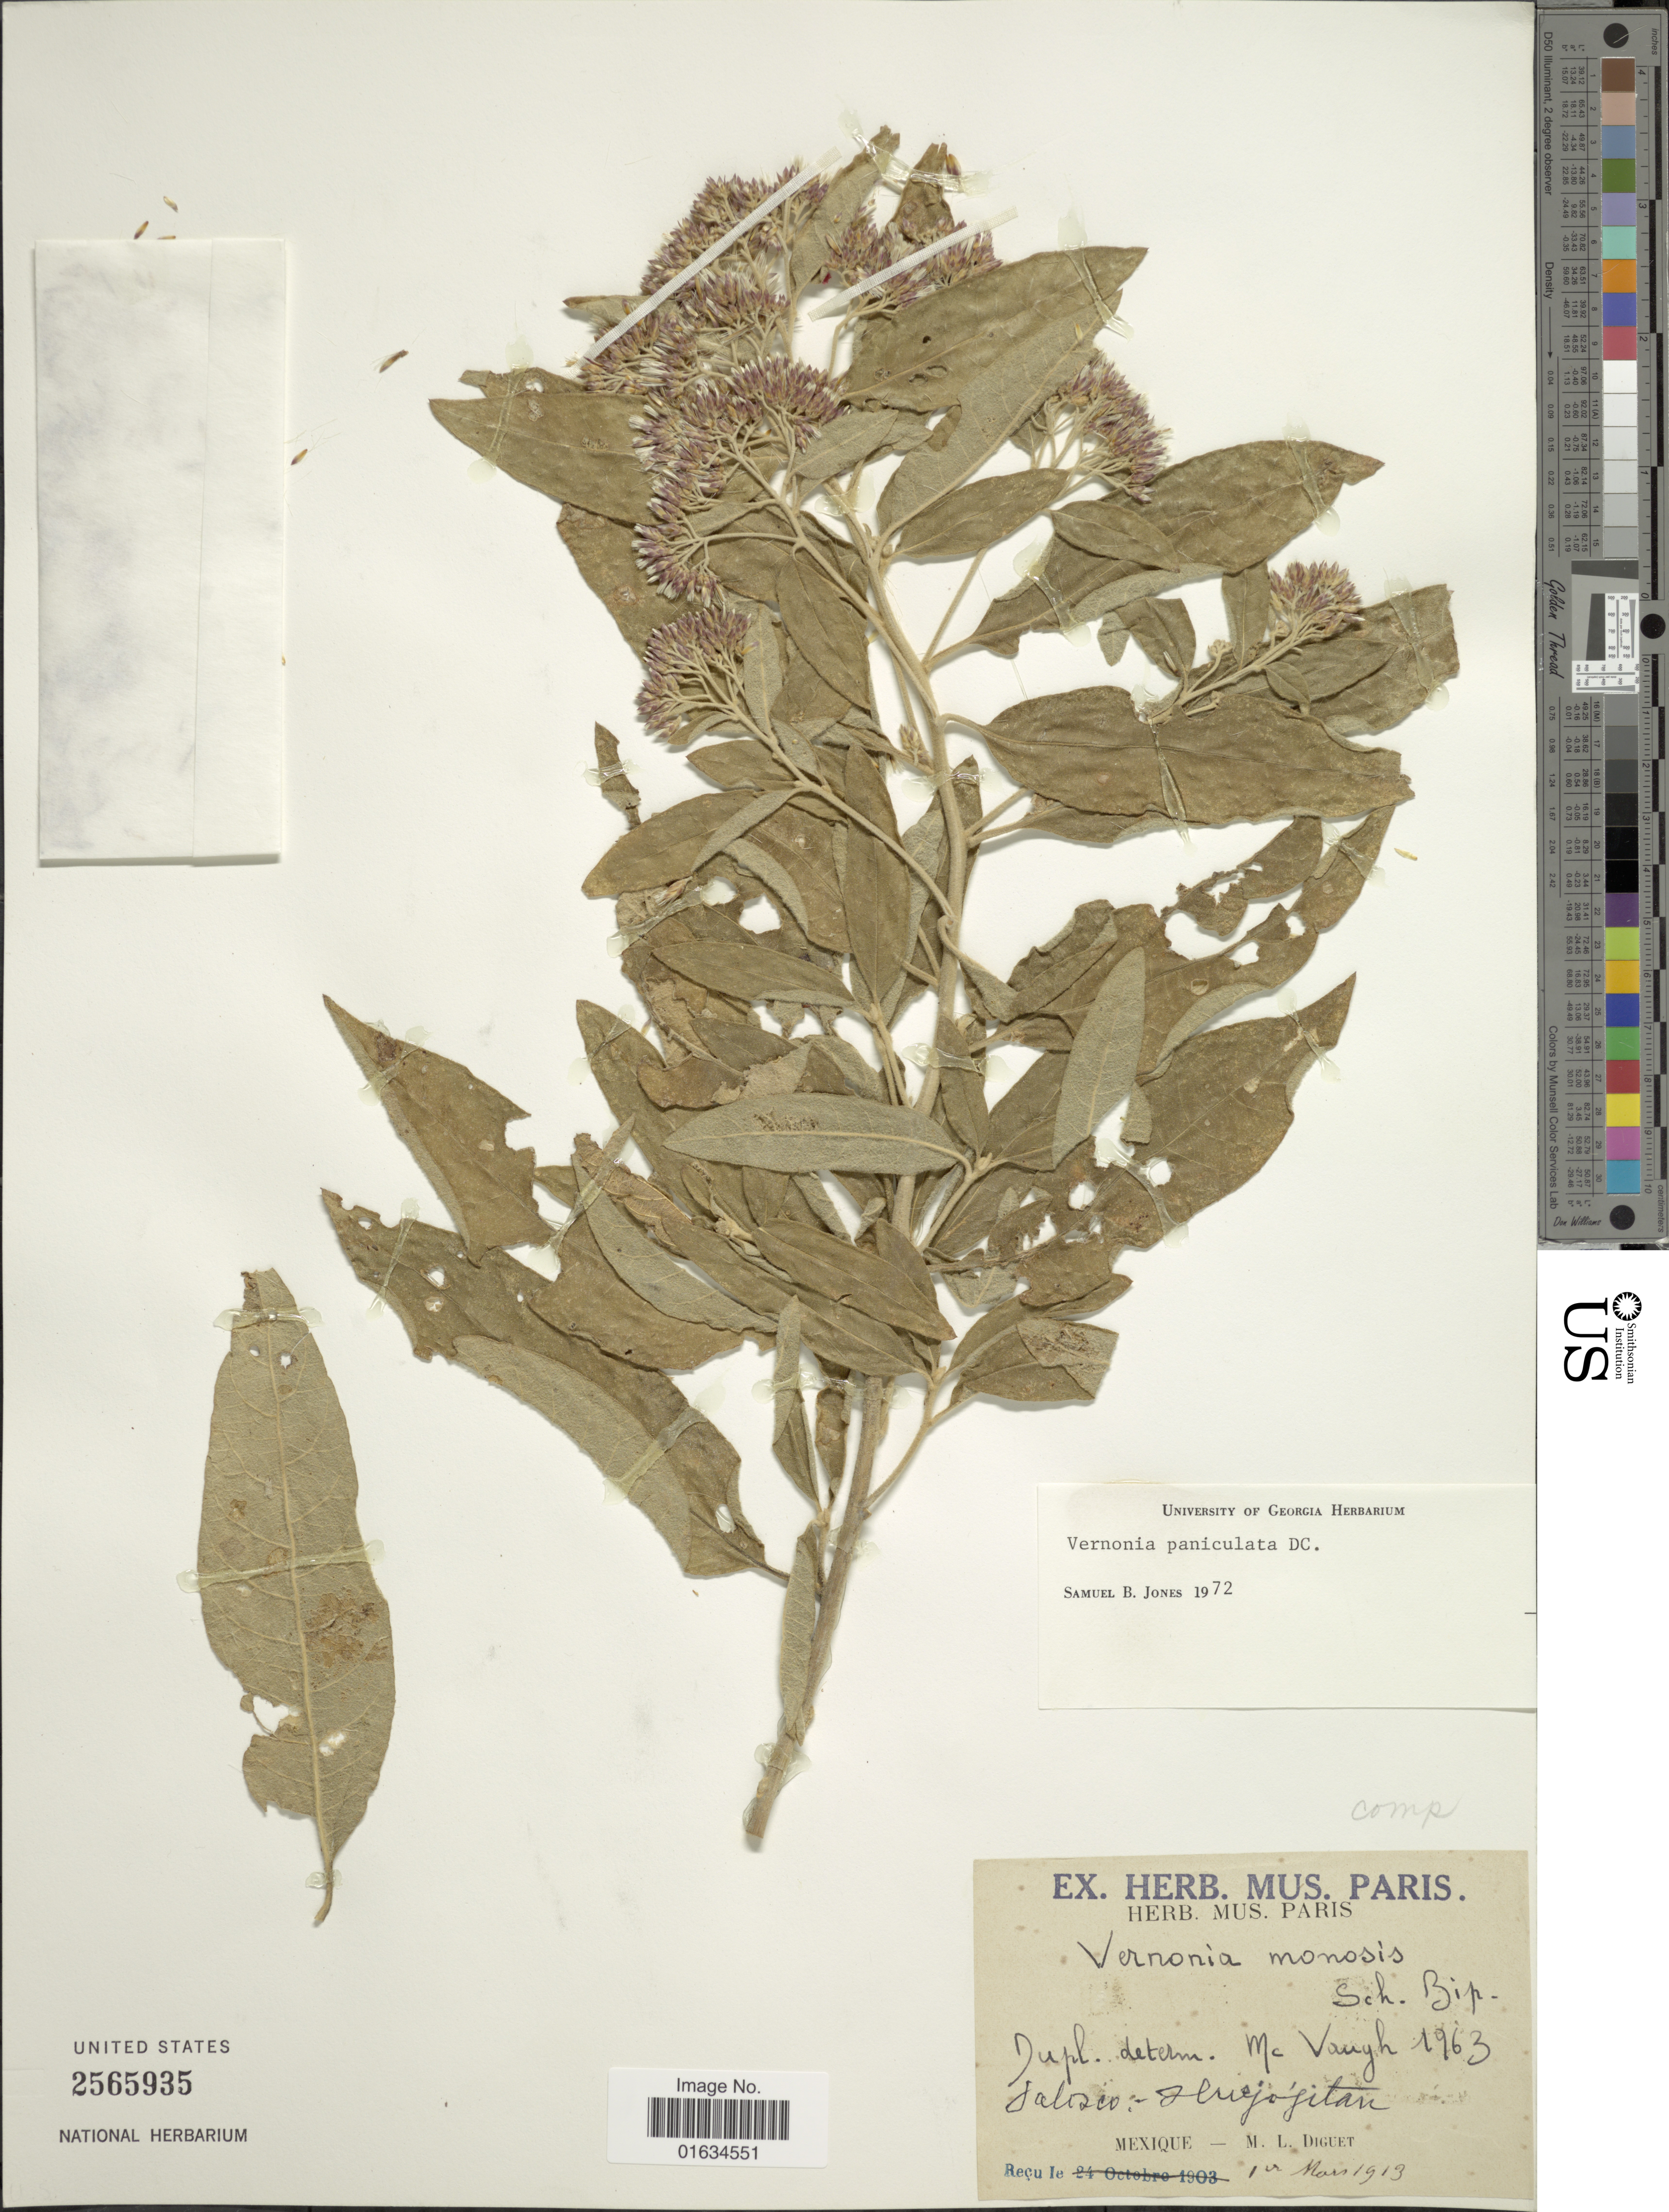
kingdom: Plantae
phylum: Tracheophyta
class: Magnoliopsida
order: Asterales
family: Asteraceae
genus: Vernonia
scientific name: Vernonia paniculata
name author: DC.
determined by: Jones, S. B.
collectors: M. L. Diguet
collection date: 1913-03-01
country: Mexico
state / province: Jalisco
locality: Huejojitan [interpreted]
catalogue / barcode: US 2565935